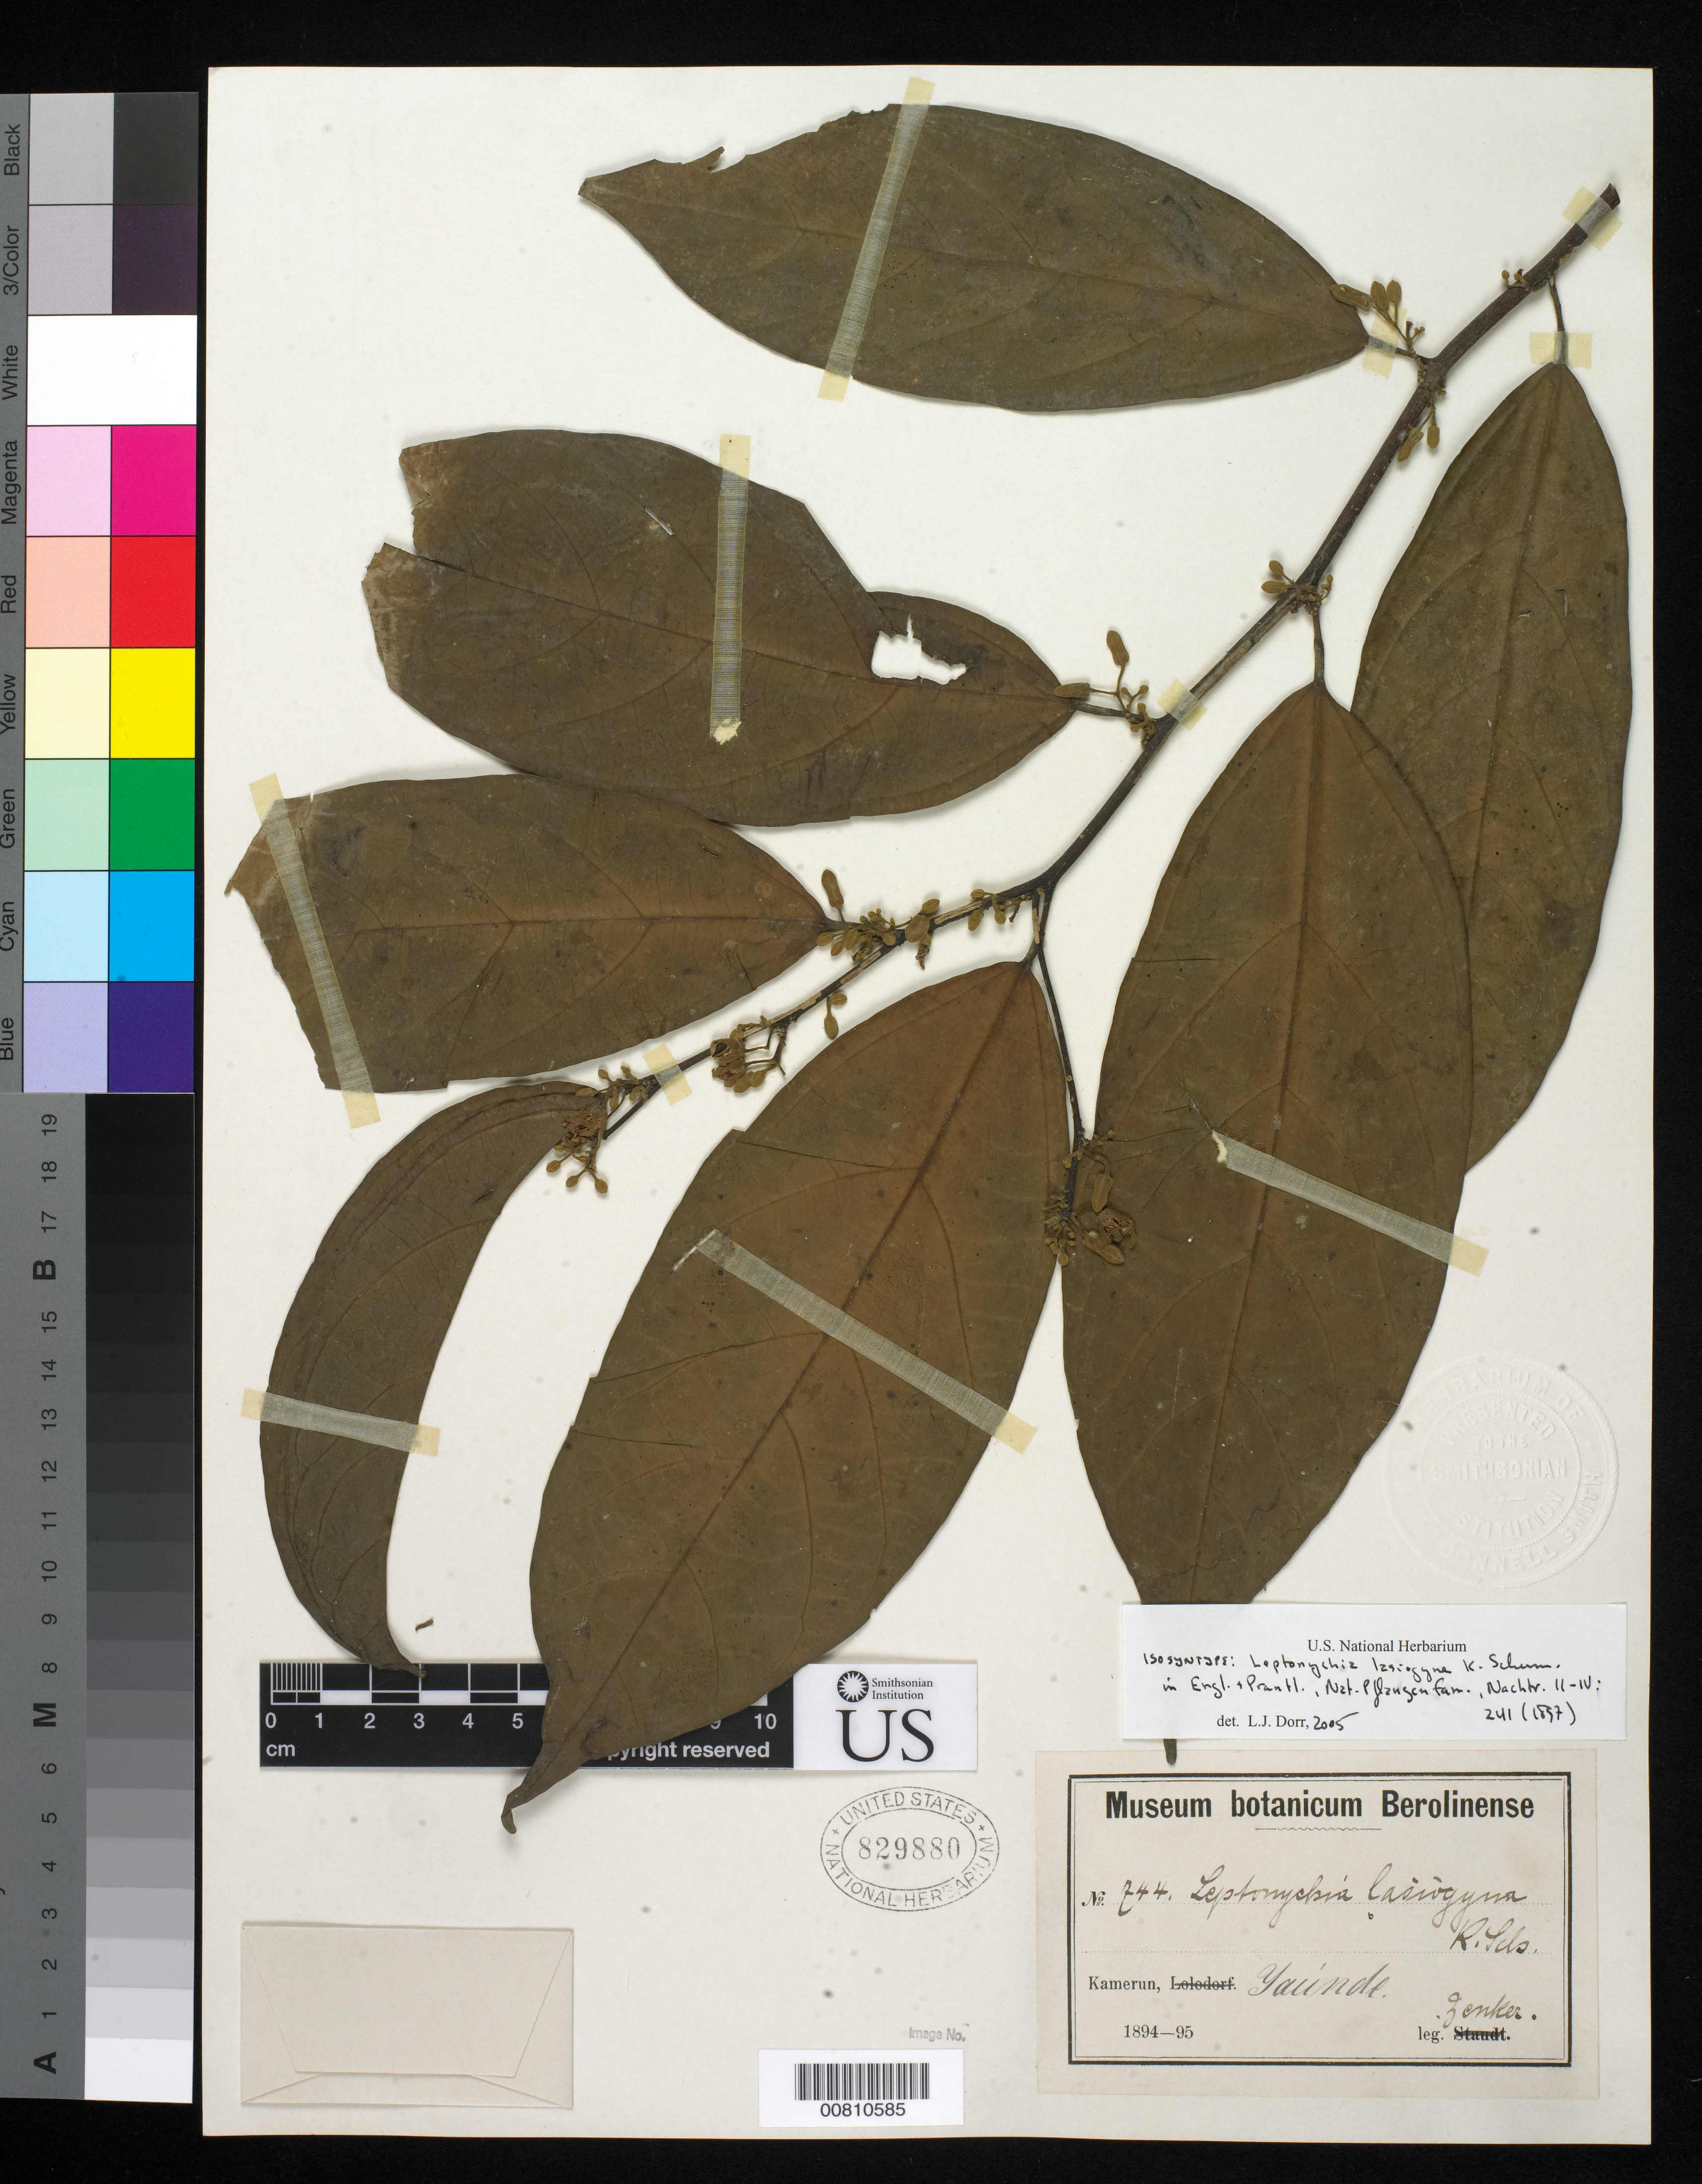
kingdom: Plantae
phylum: Tracheophyta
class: Magnoliopsida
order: Malvales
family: Malvaceae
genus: Leptonychia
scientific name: Leptonychia lasiogyne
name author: K. Schum. in Engl. & Prantl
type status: Isosyntype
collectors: G. A. Zenker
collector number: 744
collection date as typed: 1894 to 1895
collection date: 1894/1895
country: Cameroon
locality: Kamerun, Yaúnde.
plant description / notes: More detailed description (with specimens cited) 1900, in Engler, Monogr. Afrik. Pflanzenfam. 5: 96.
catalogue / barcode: US 829880